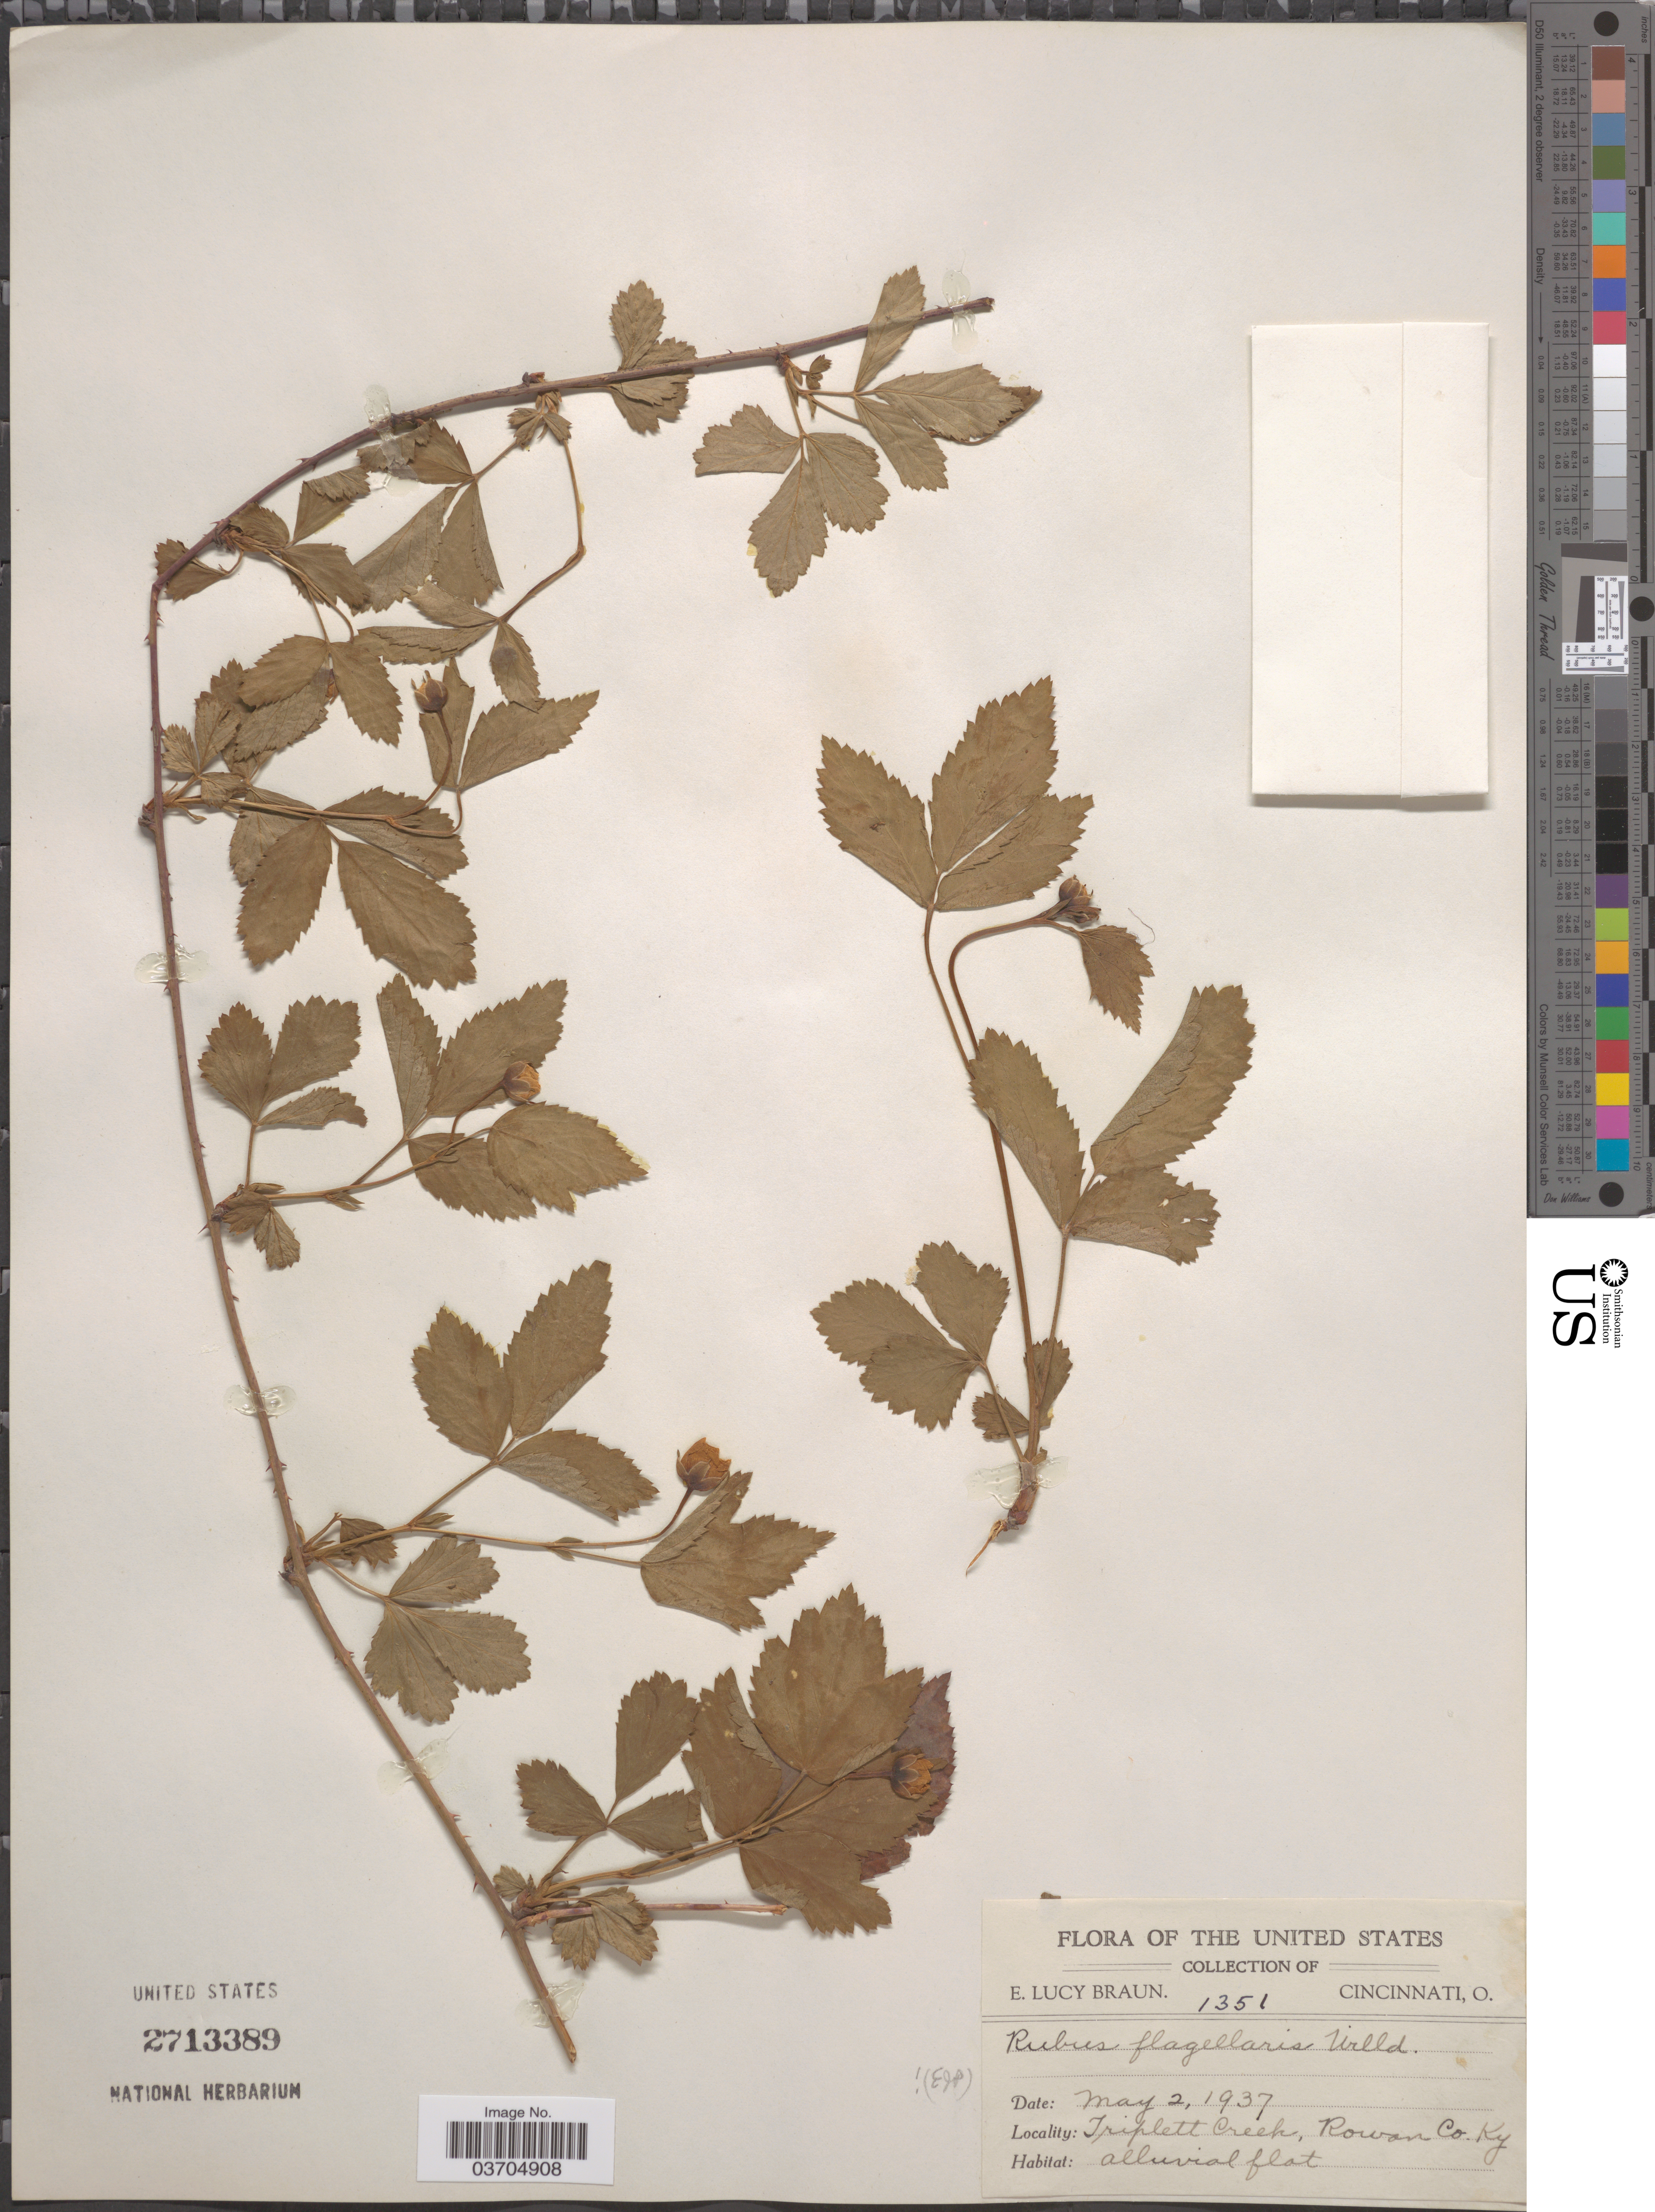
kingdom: Plantae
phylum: Tracheophyta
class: Magnoliopsida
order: Rosales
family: Rosaceae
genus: Rubus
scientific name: Rubus flagellaris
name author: Willd.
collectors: E. L. Braun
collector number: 1351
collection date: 1937-05-02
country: United States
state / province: Kentucky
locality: Triplett Creek, Rowan Co.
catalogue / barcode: US 2713389